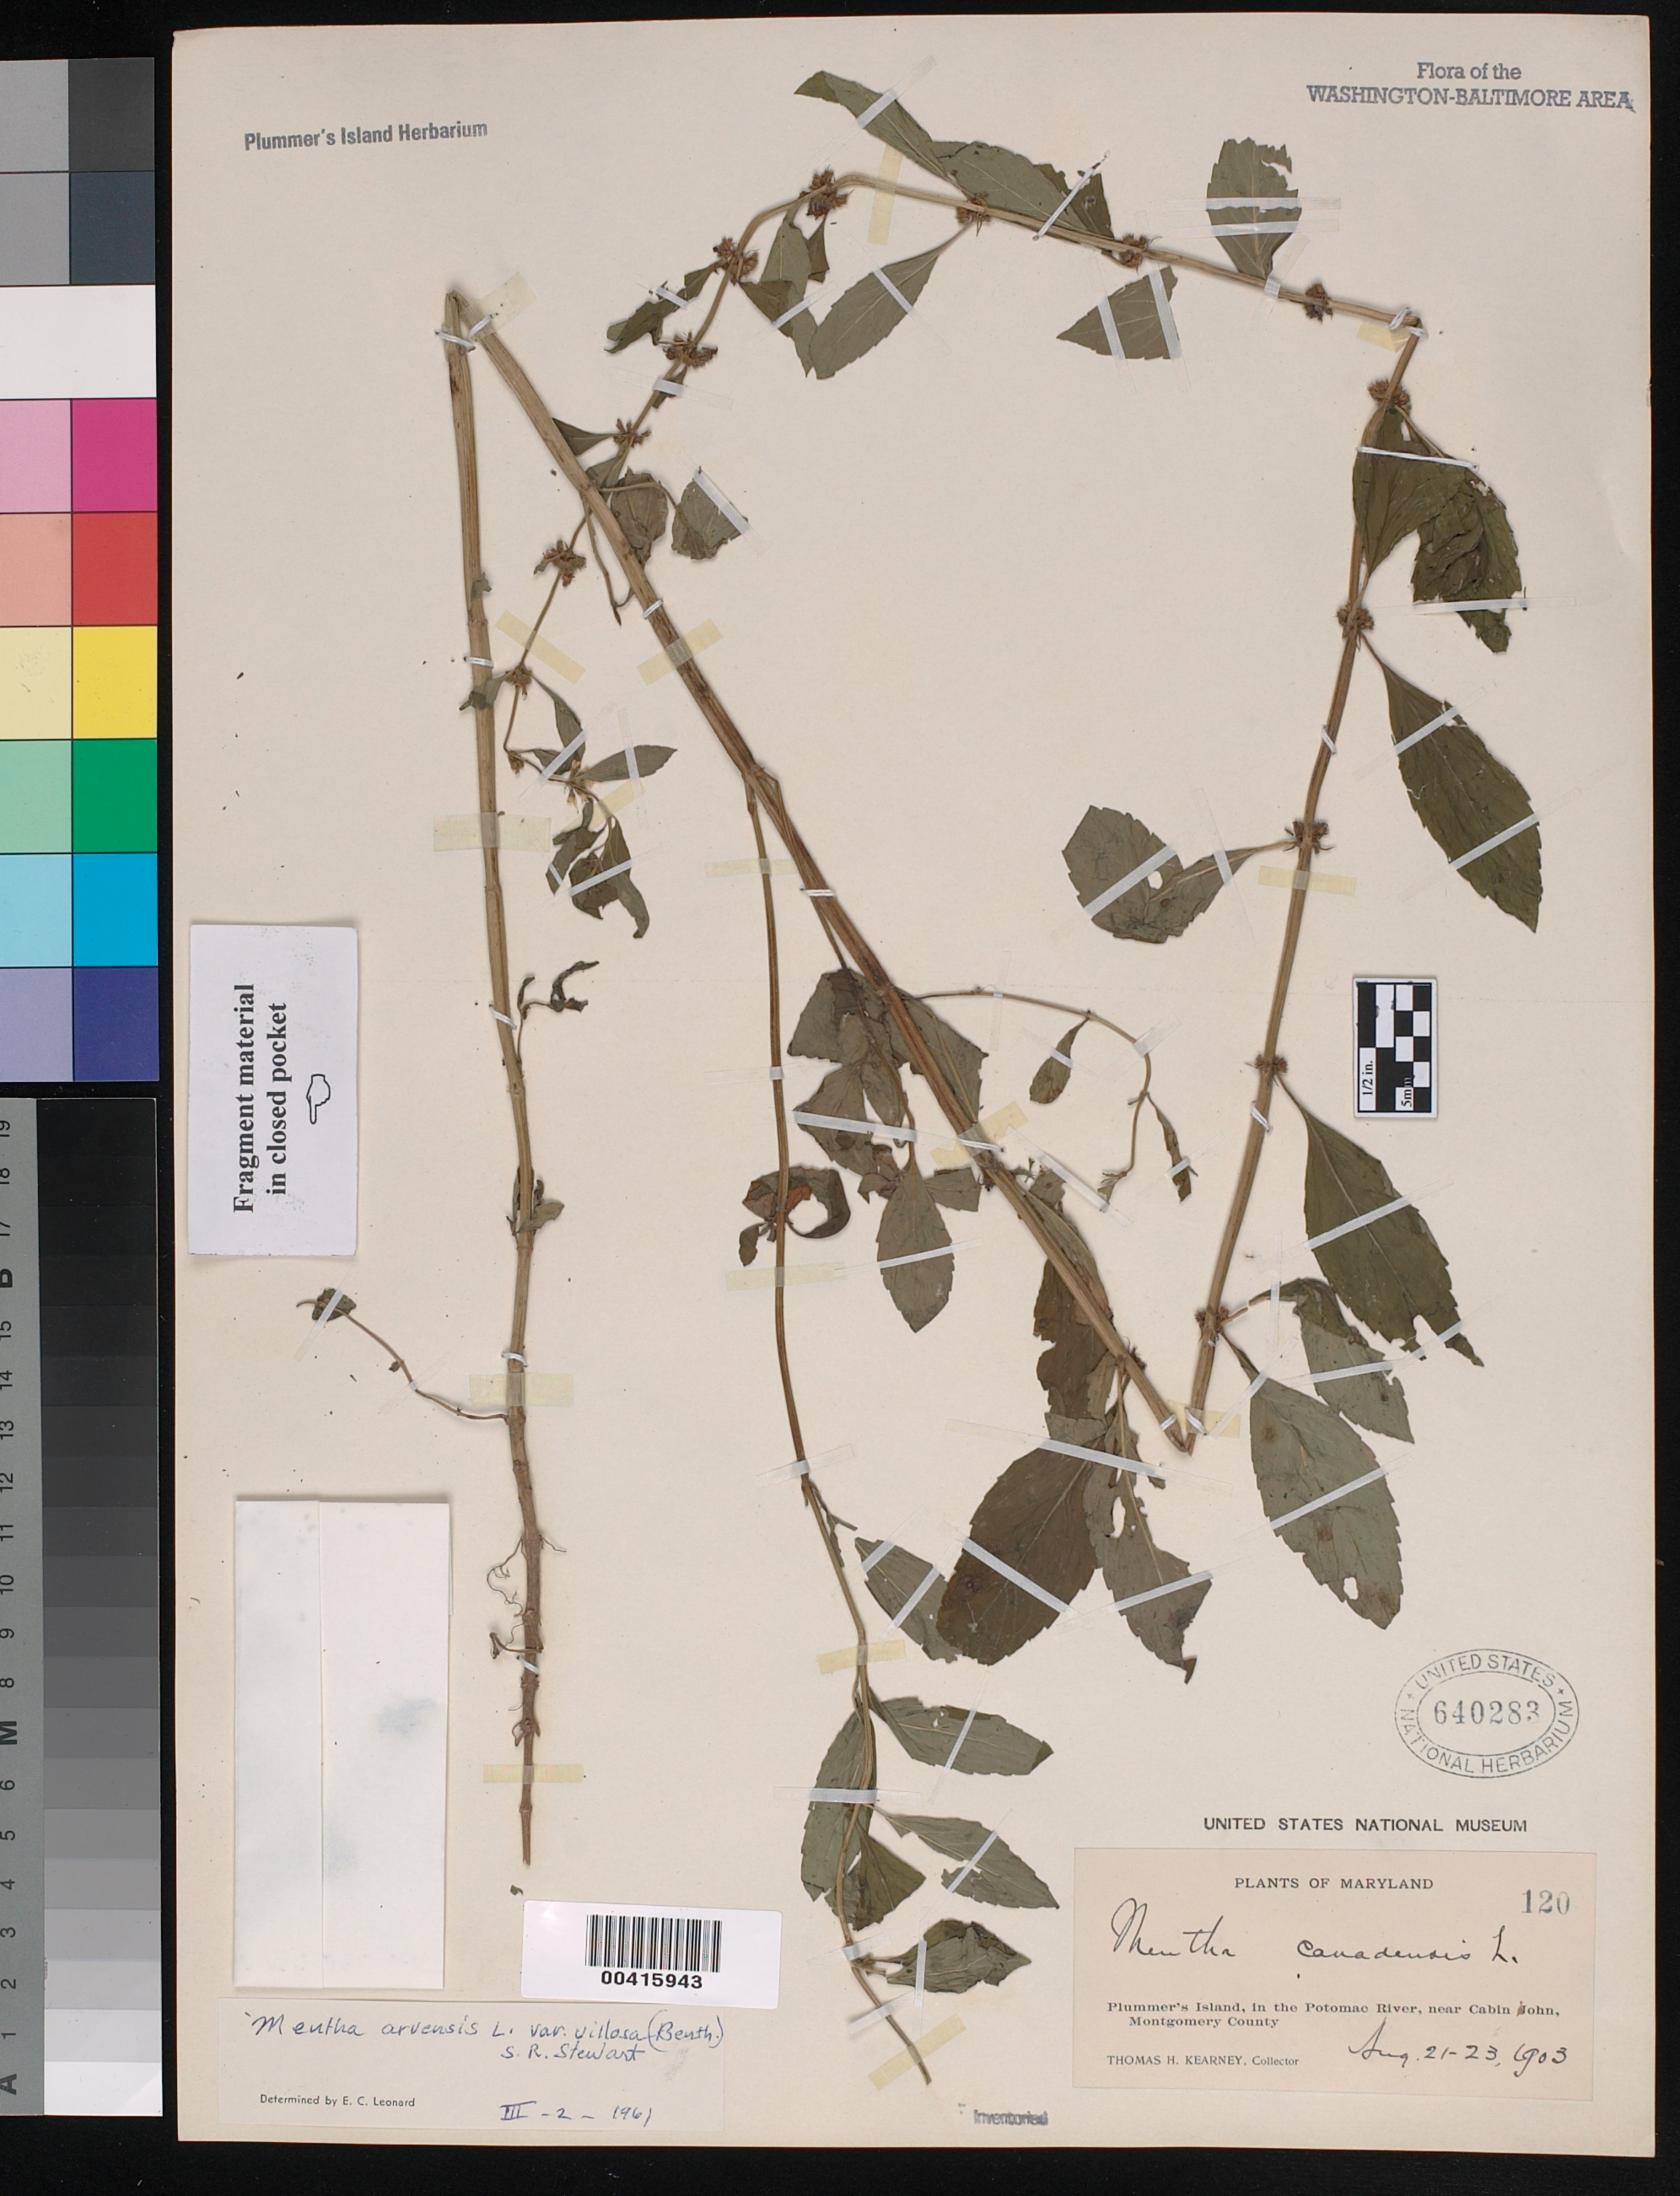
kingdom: Plantae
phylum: Tracheophyta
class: Magnoliopsida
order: Lamiales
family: Lamiaceae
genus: Mentha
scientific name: Mentha arvensis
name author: L.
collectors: T. H. Kearney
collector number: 120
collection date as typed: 21 Aug 1903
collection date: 1903-08-21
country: United States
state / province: Maryland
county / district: Montgomery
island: Plummers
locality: Plummer's Island C. & O. Canal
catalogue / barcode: US 640283